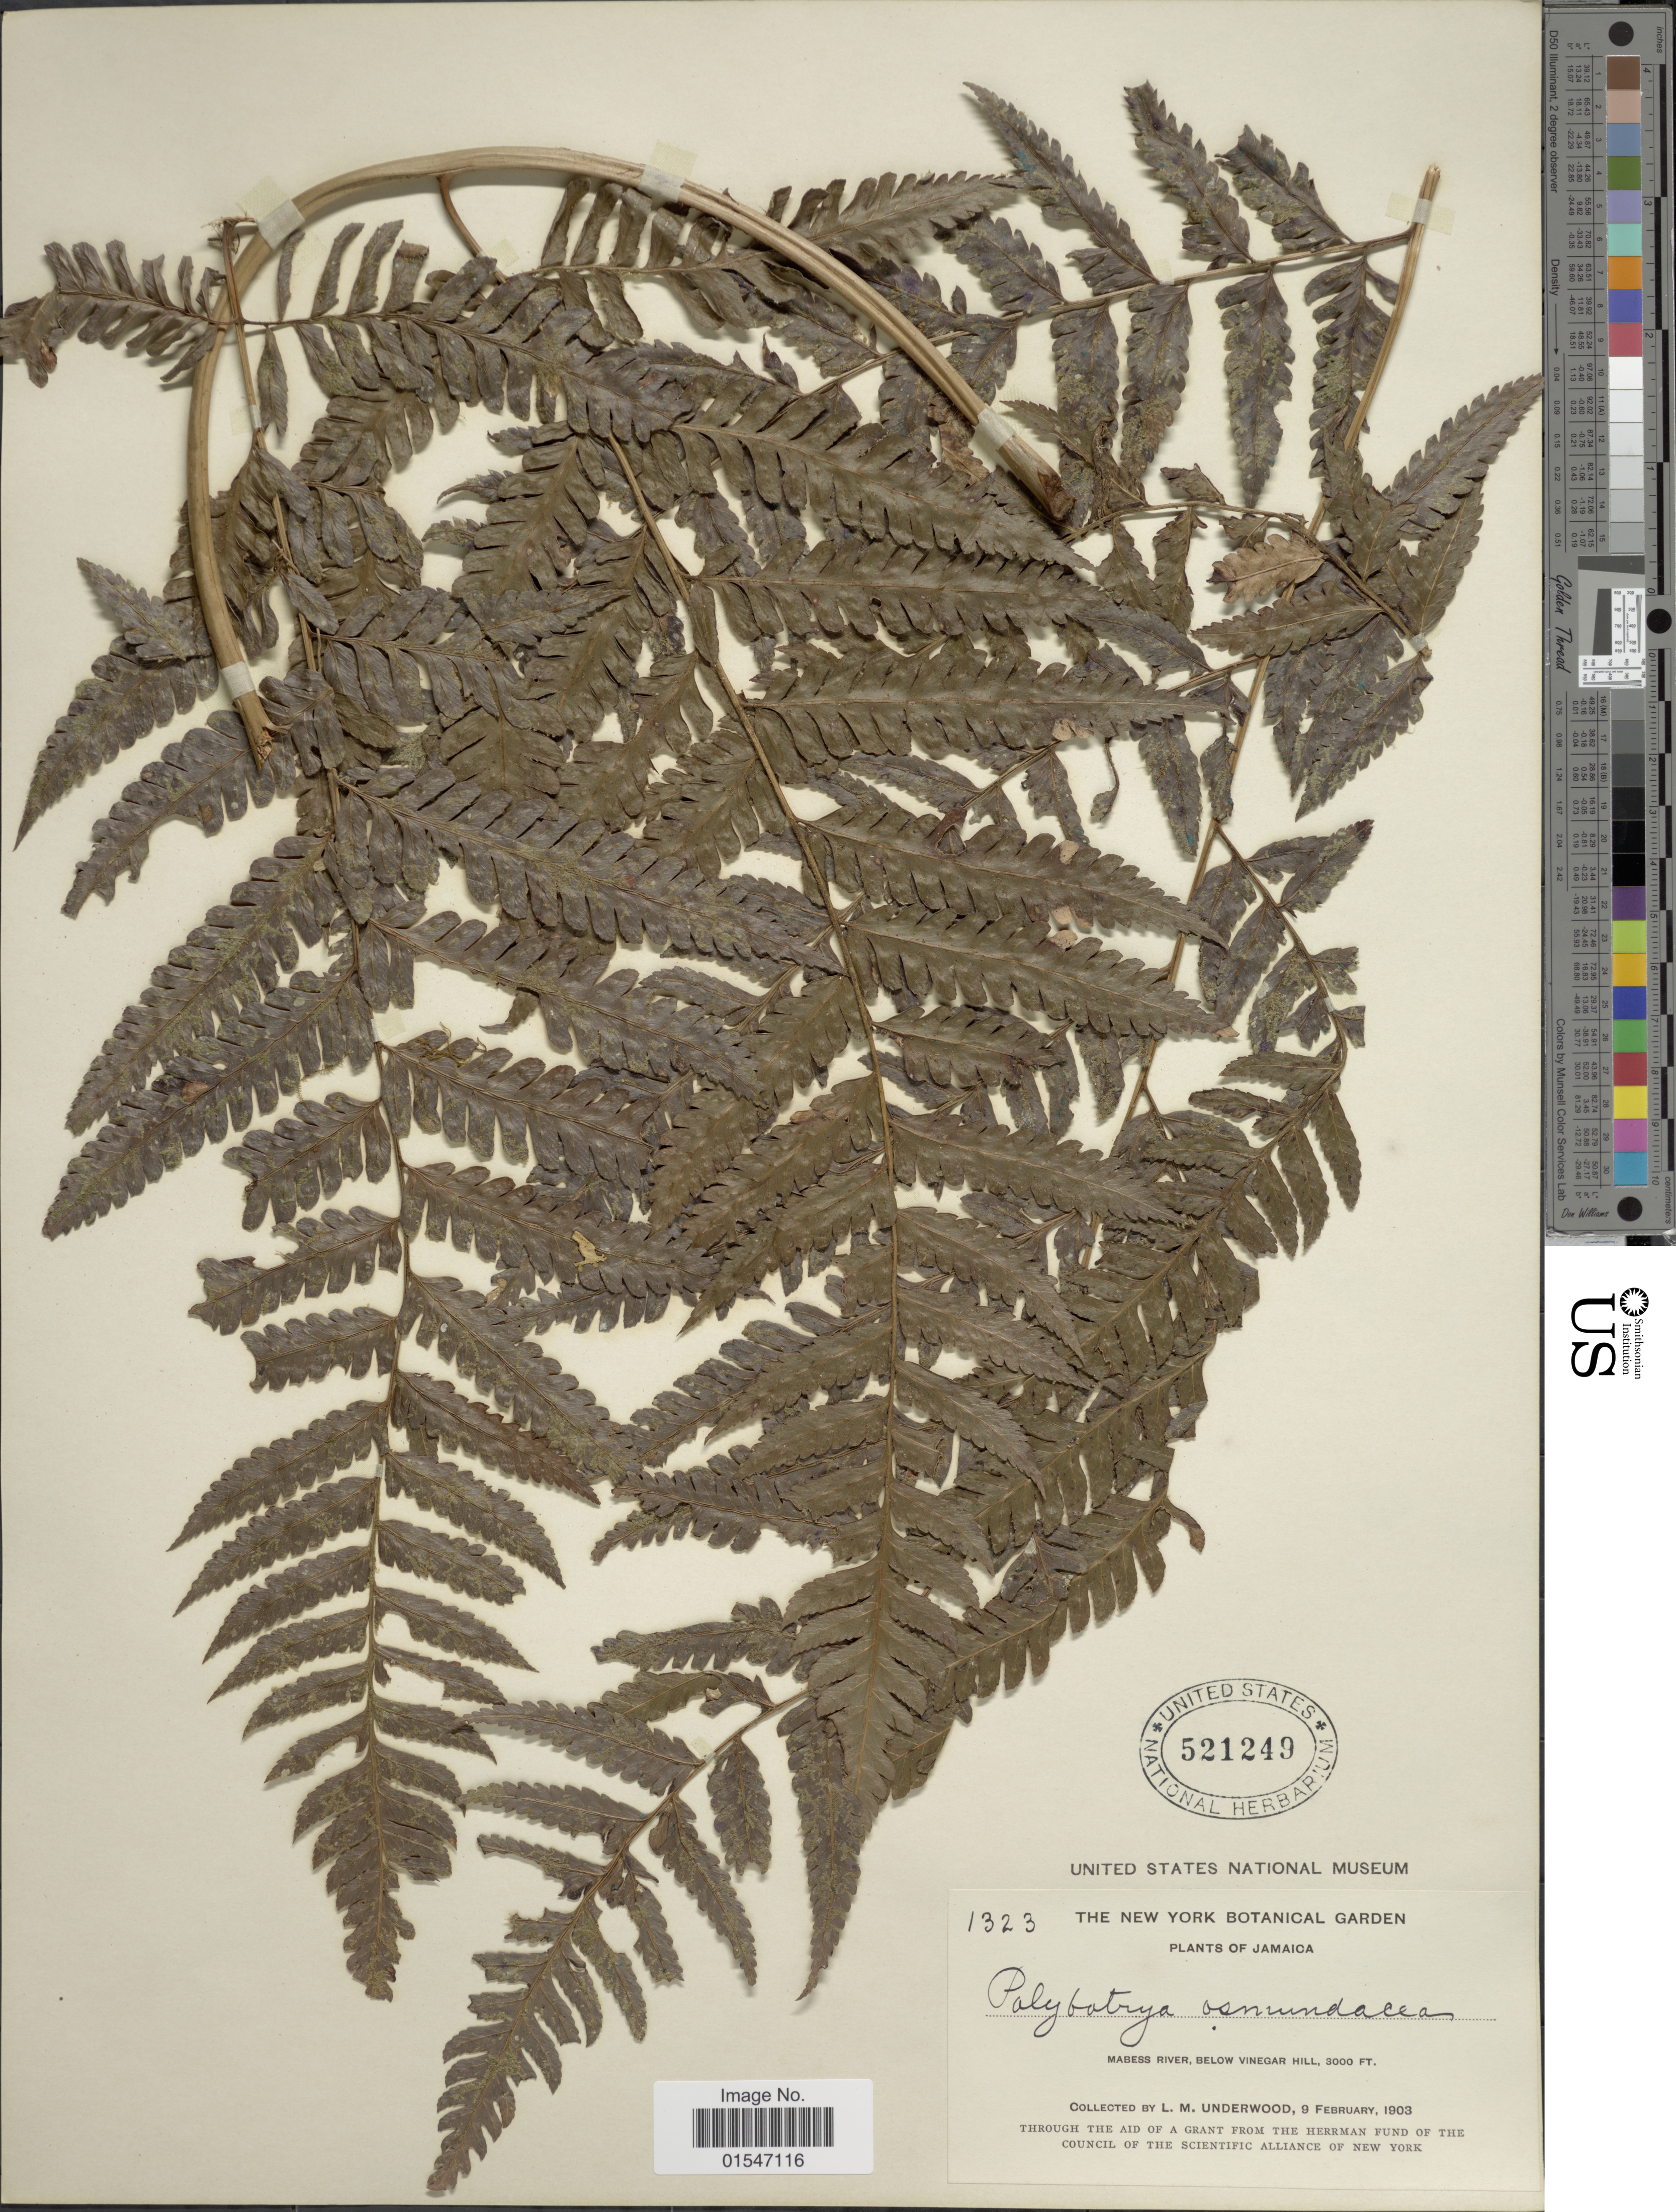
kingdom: Plantae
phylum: Tracheophyta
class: Polypodiopsida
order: Polypodiales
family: Dryopteridaceae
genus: Polybotrya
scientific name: Polybotrya osmundacea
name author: Humb. & Bonpl. ex Willd.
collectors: L. M. Underwood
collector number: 1323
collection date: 1903-02-09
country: Jamaica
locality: Jamaica. Mabess River, below Vinegar Hill.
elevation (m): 914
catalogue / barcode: US 521249